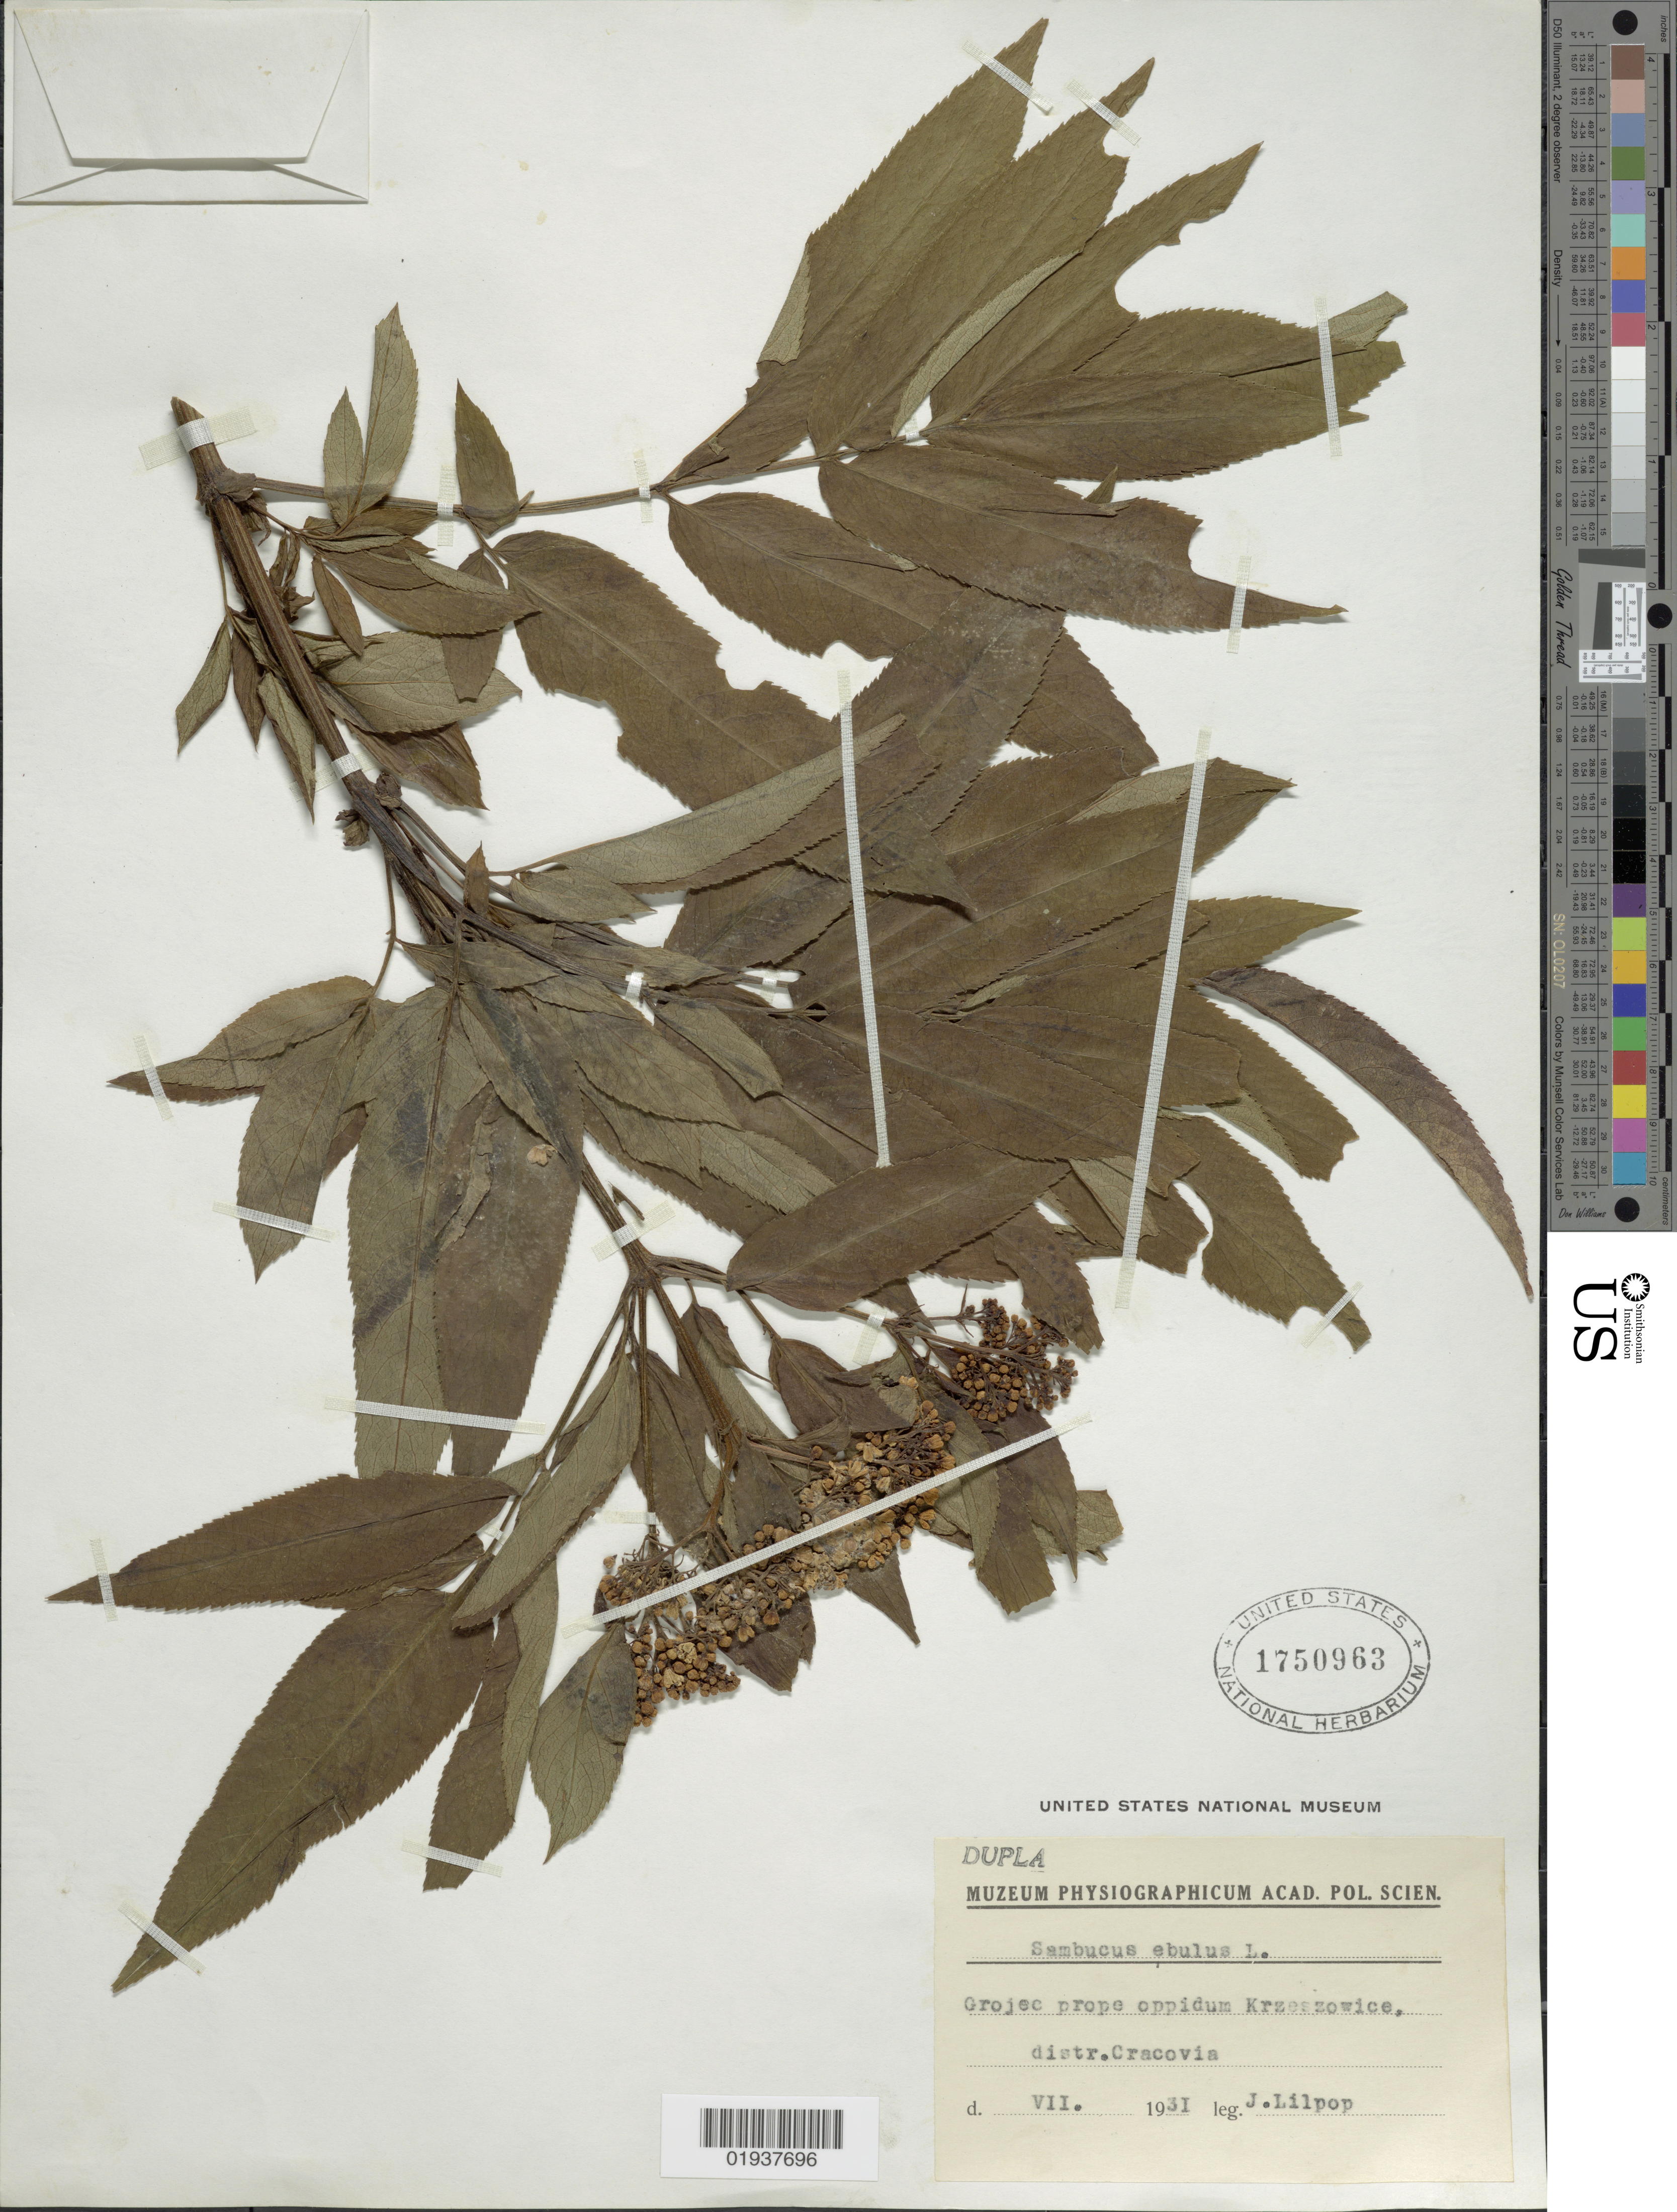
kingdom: Plantae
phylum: Tracheophyta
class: Magnoliopsida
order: Dipsacales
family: Viburnaceae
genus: Sambucus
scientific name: Sambucus ebulus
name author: L.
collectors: J. Lilpop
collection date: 1931-07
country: Poland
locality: Grojec prope oppidum Krzeszowice, distr. Cracovia.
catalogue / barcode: US 1750963